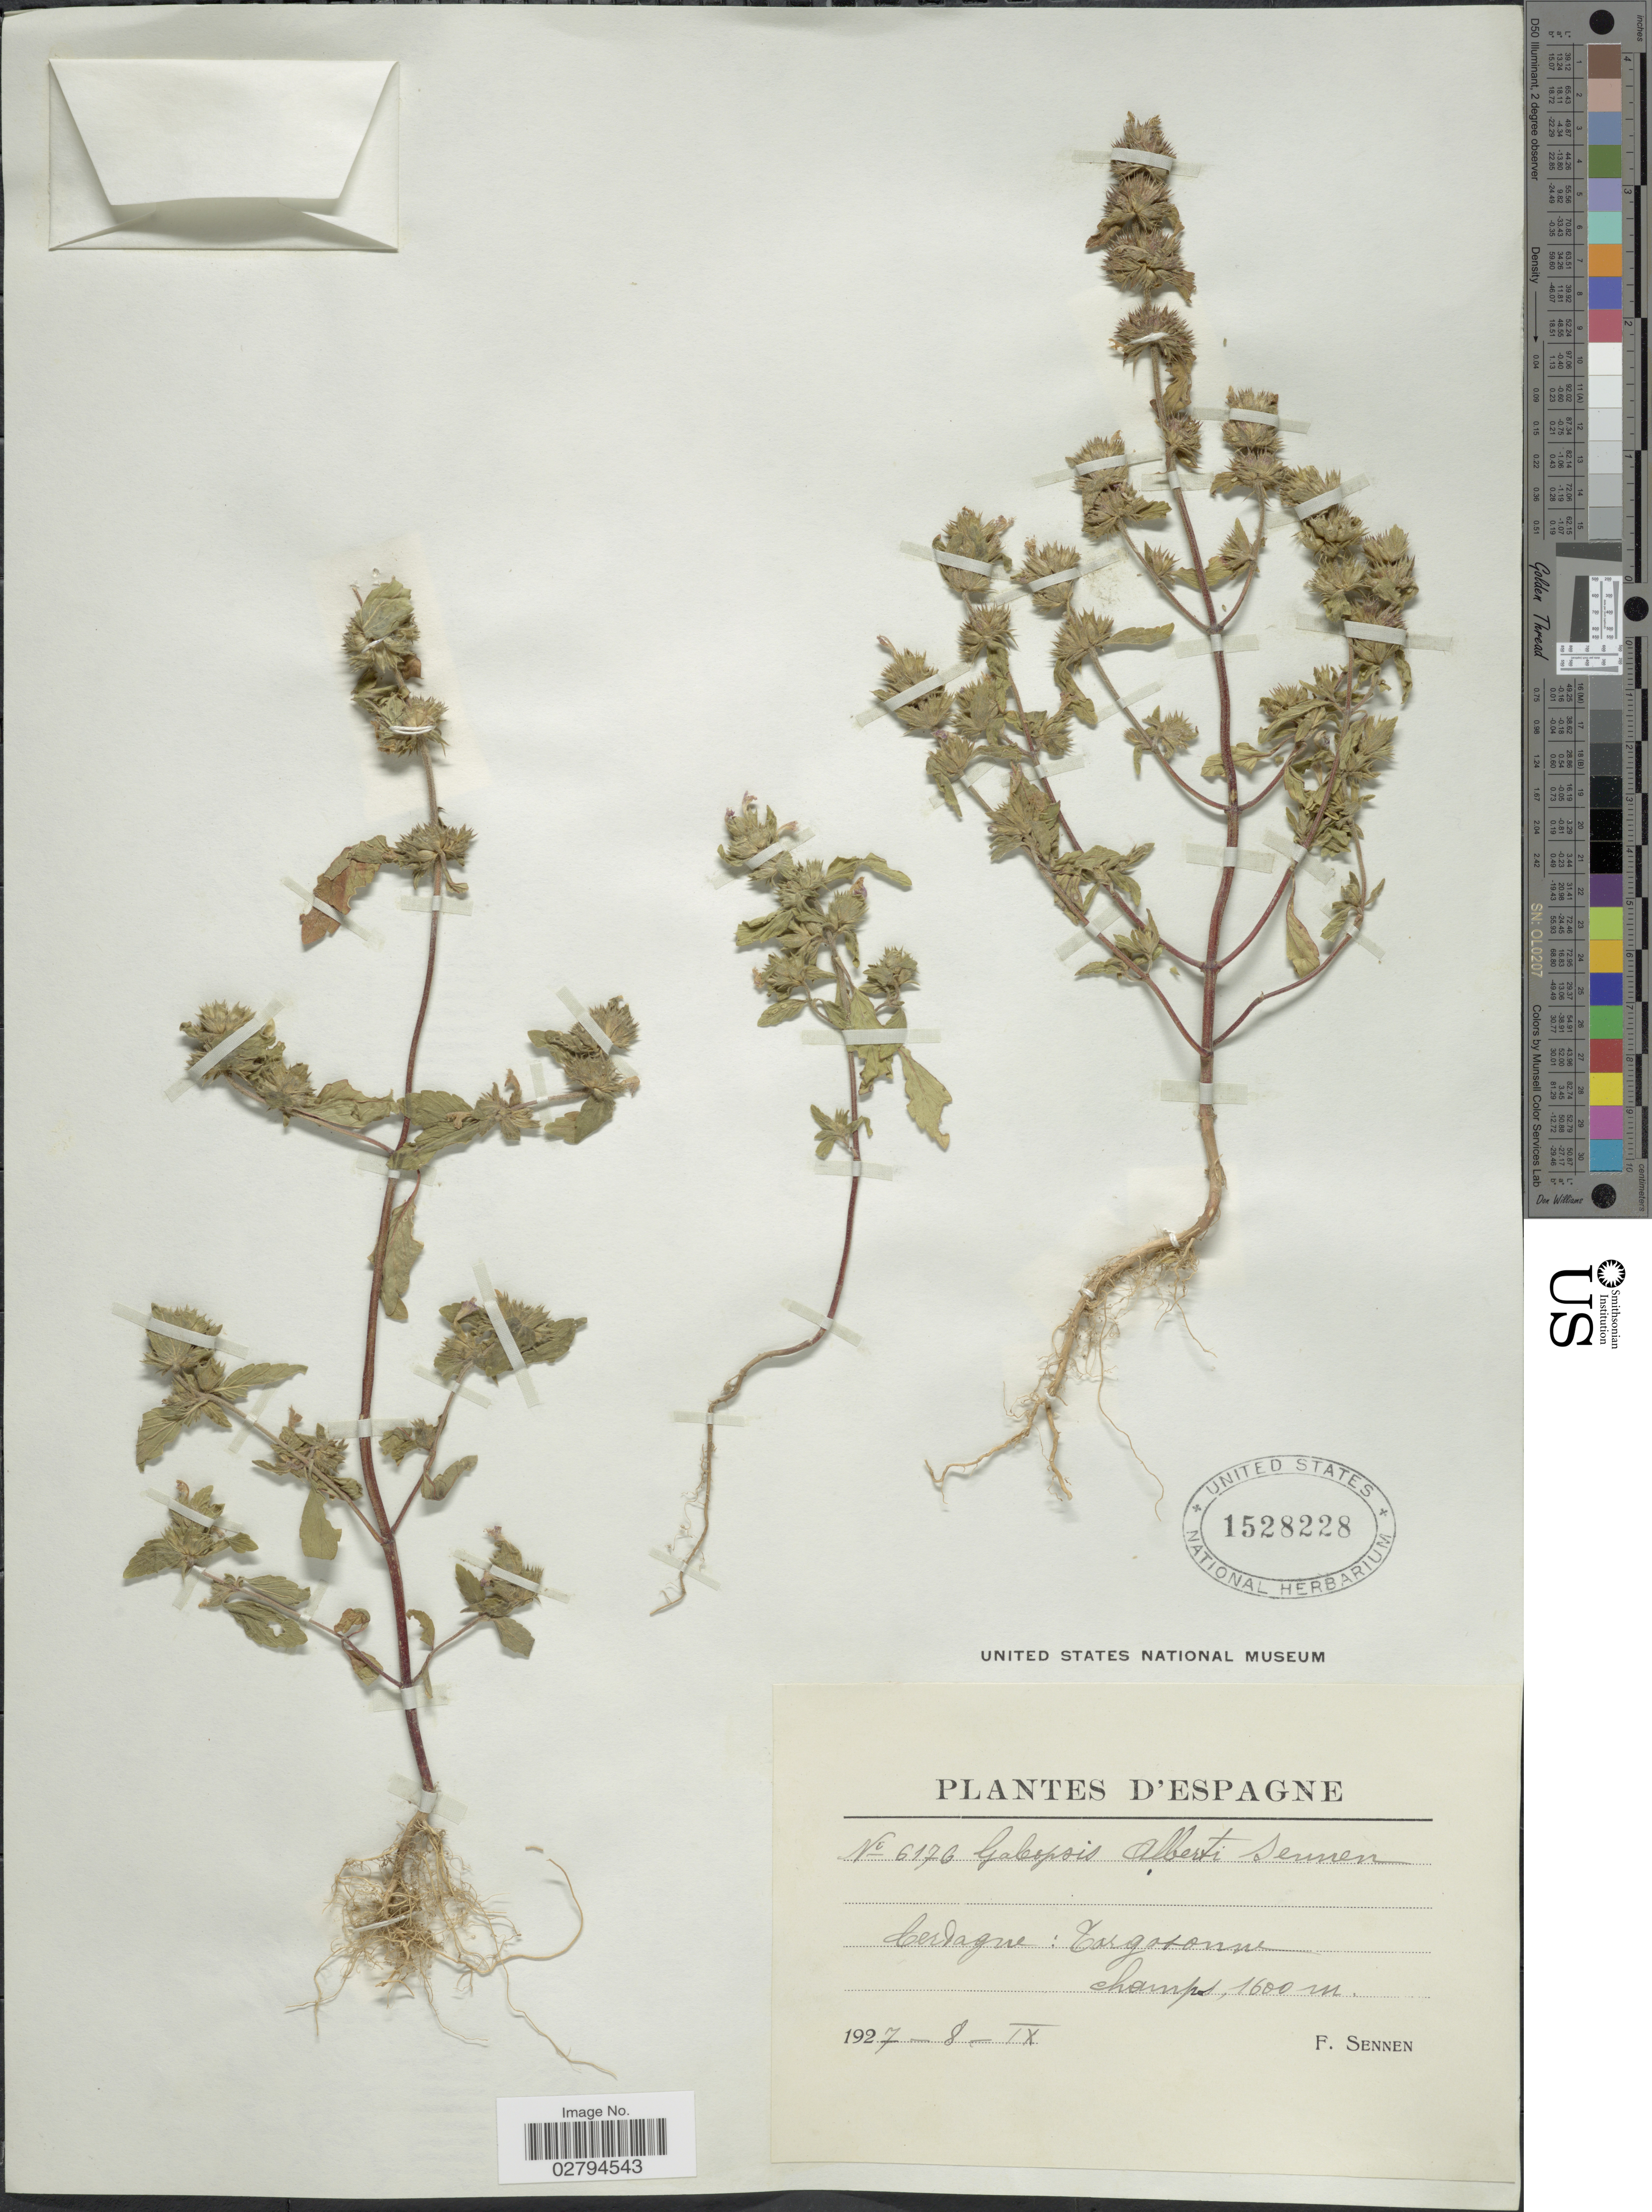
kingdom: Plantae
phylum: Tracheophyta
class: Magnoliopsida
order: Lamiales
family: Lamiaceae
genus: Galeopsis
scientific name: Galeopsis albertii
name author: Sennen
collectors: E. Sennen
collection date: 1927-09-08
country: Spain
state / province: Islas Baleares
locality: D'Espagne. Cerdagne: Targatonne champs.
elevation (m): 1600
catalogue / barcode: US 1528228